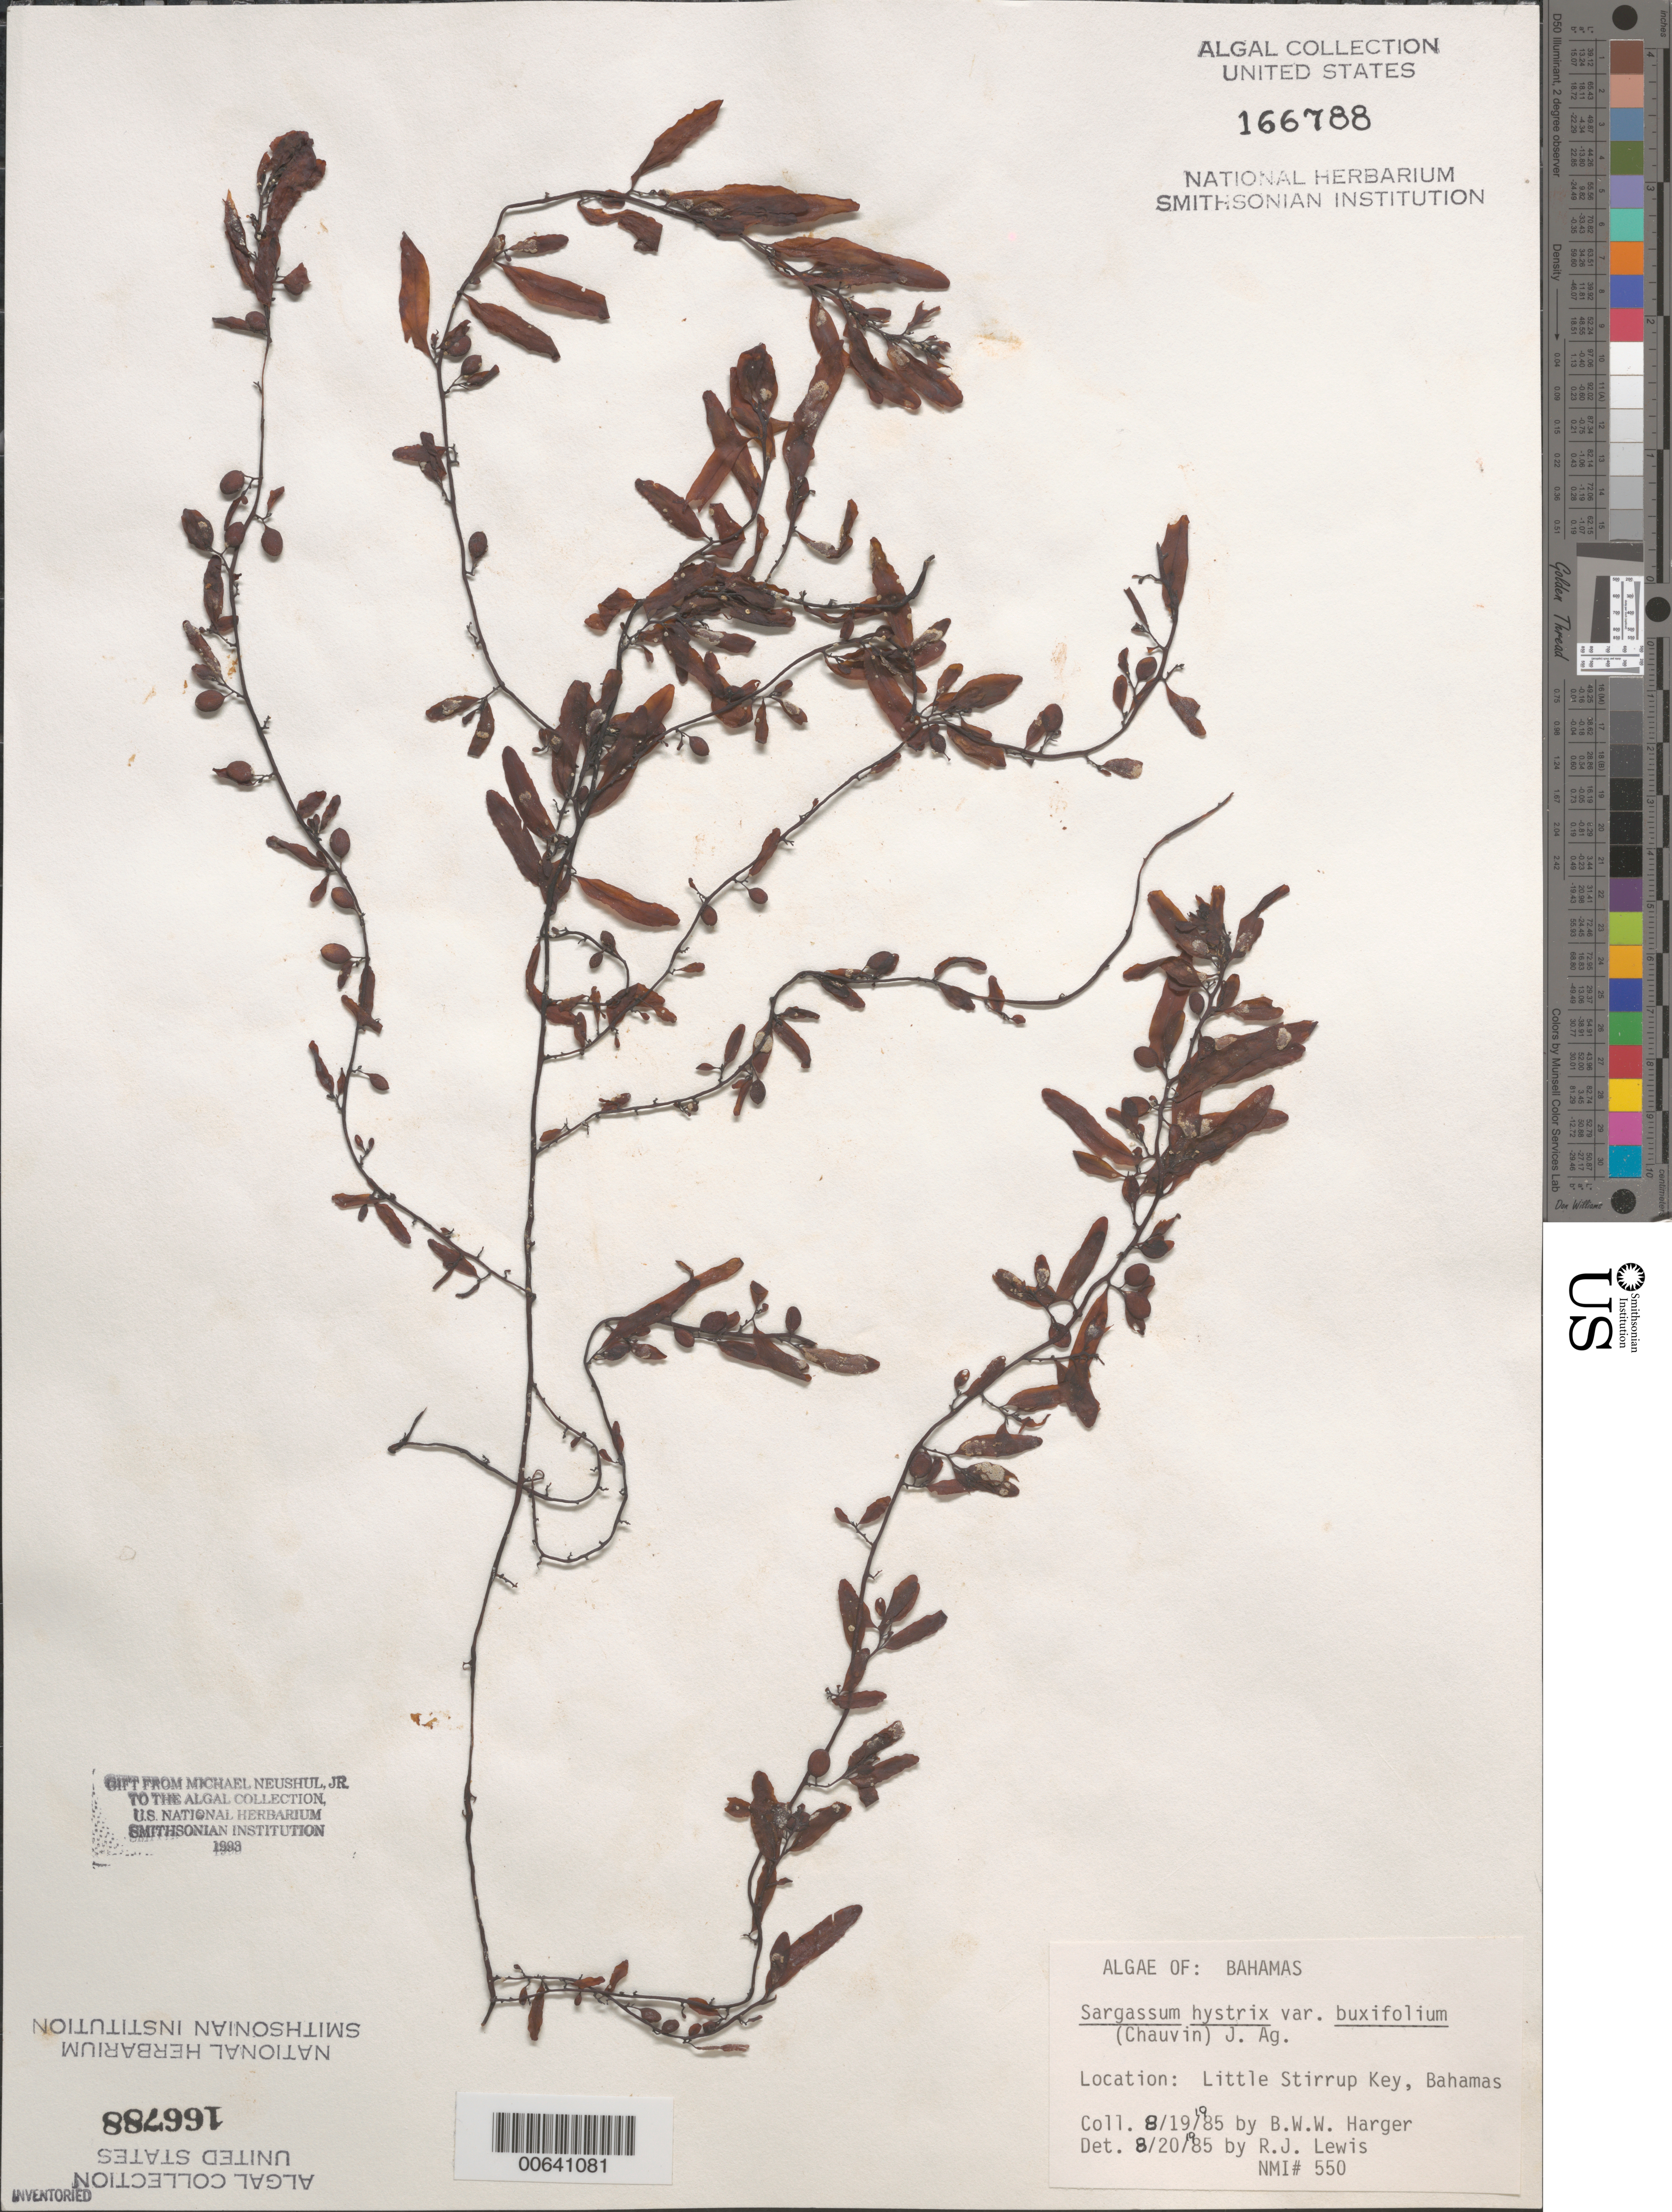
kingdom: Chromista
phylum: Ochrophyta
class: Phaeophyceae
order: Fucales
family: Sargassaceae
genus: Sargassum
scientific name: Sargassum hystrix var. buxifolium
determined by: Lewis, R. J.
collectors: B. W. Harger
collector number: NMI 550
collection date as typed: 19 Aug 1985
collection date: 1985-08-19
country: Bahamas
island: Little Stirrup Key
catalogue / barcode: US 167788